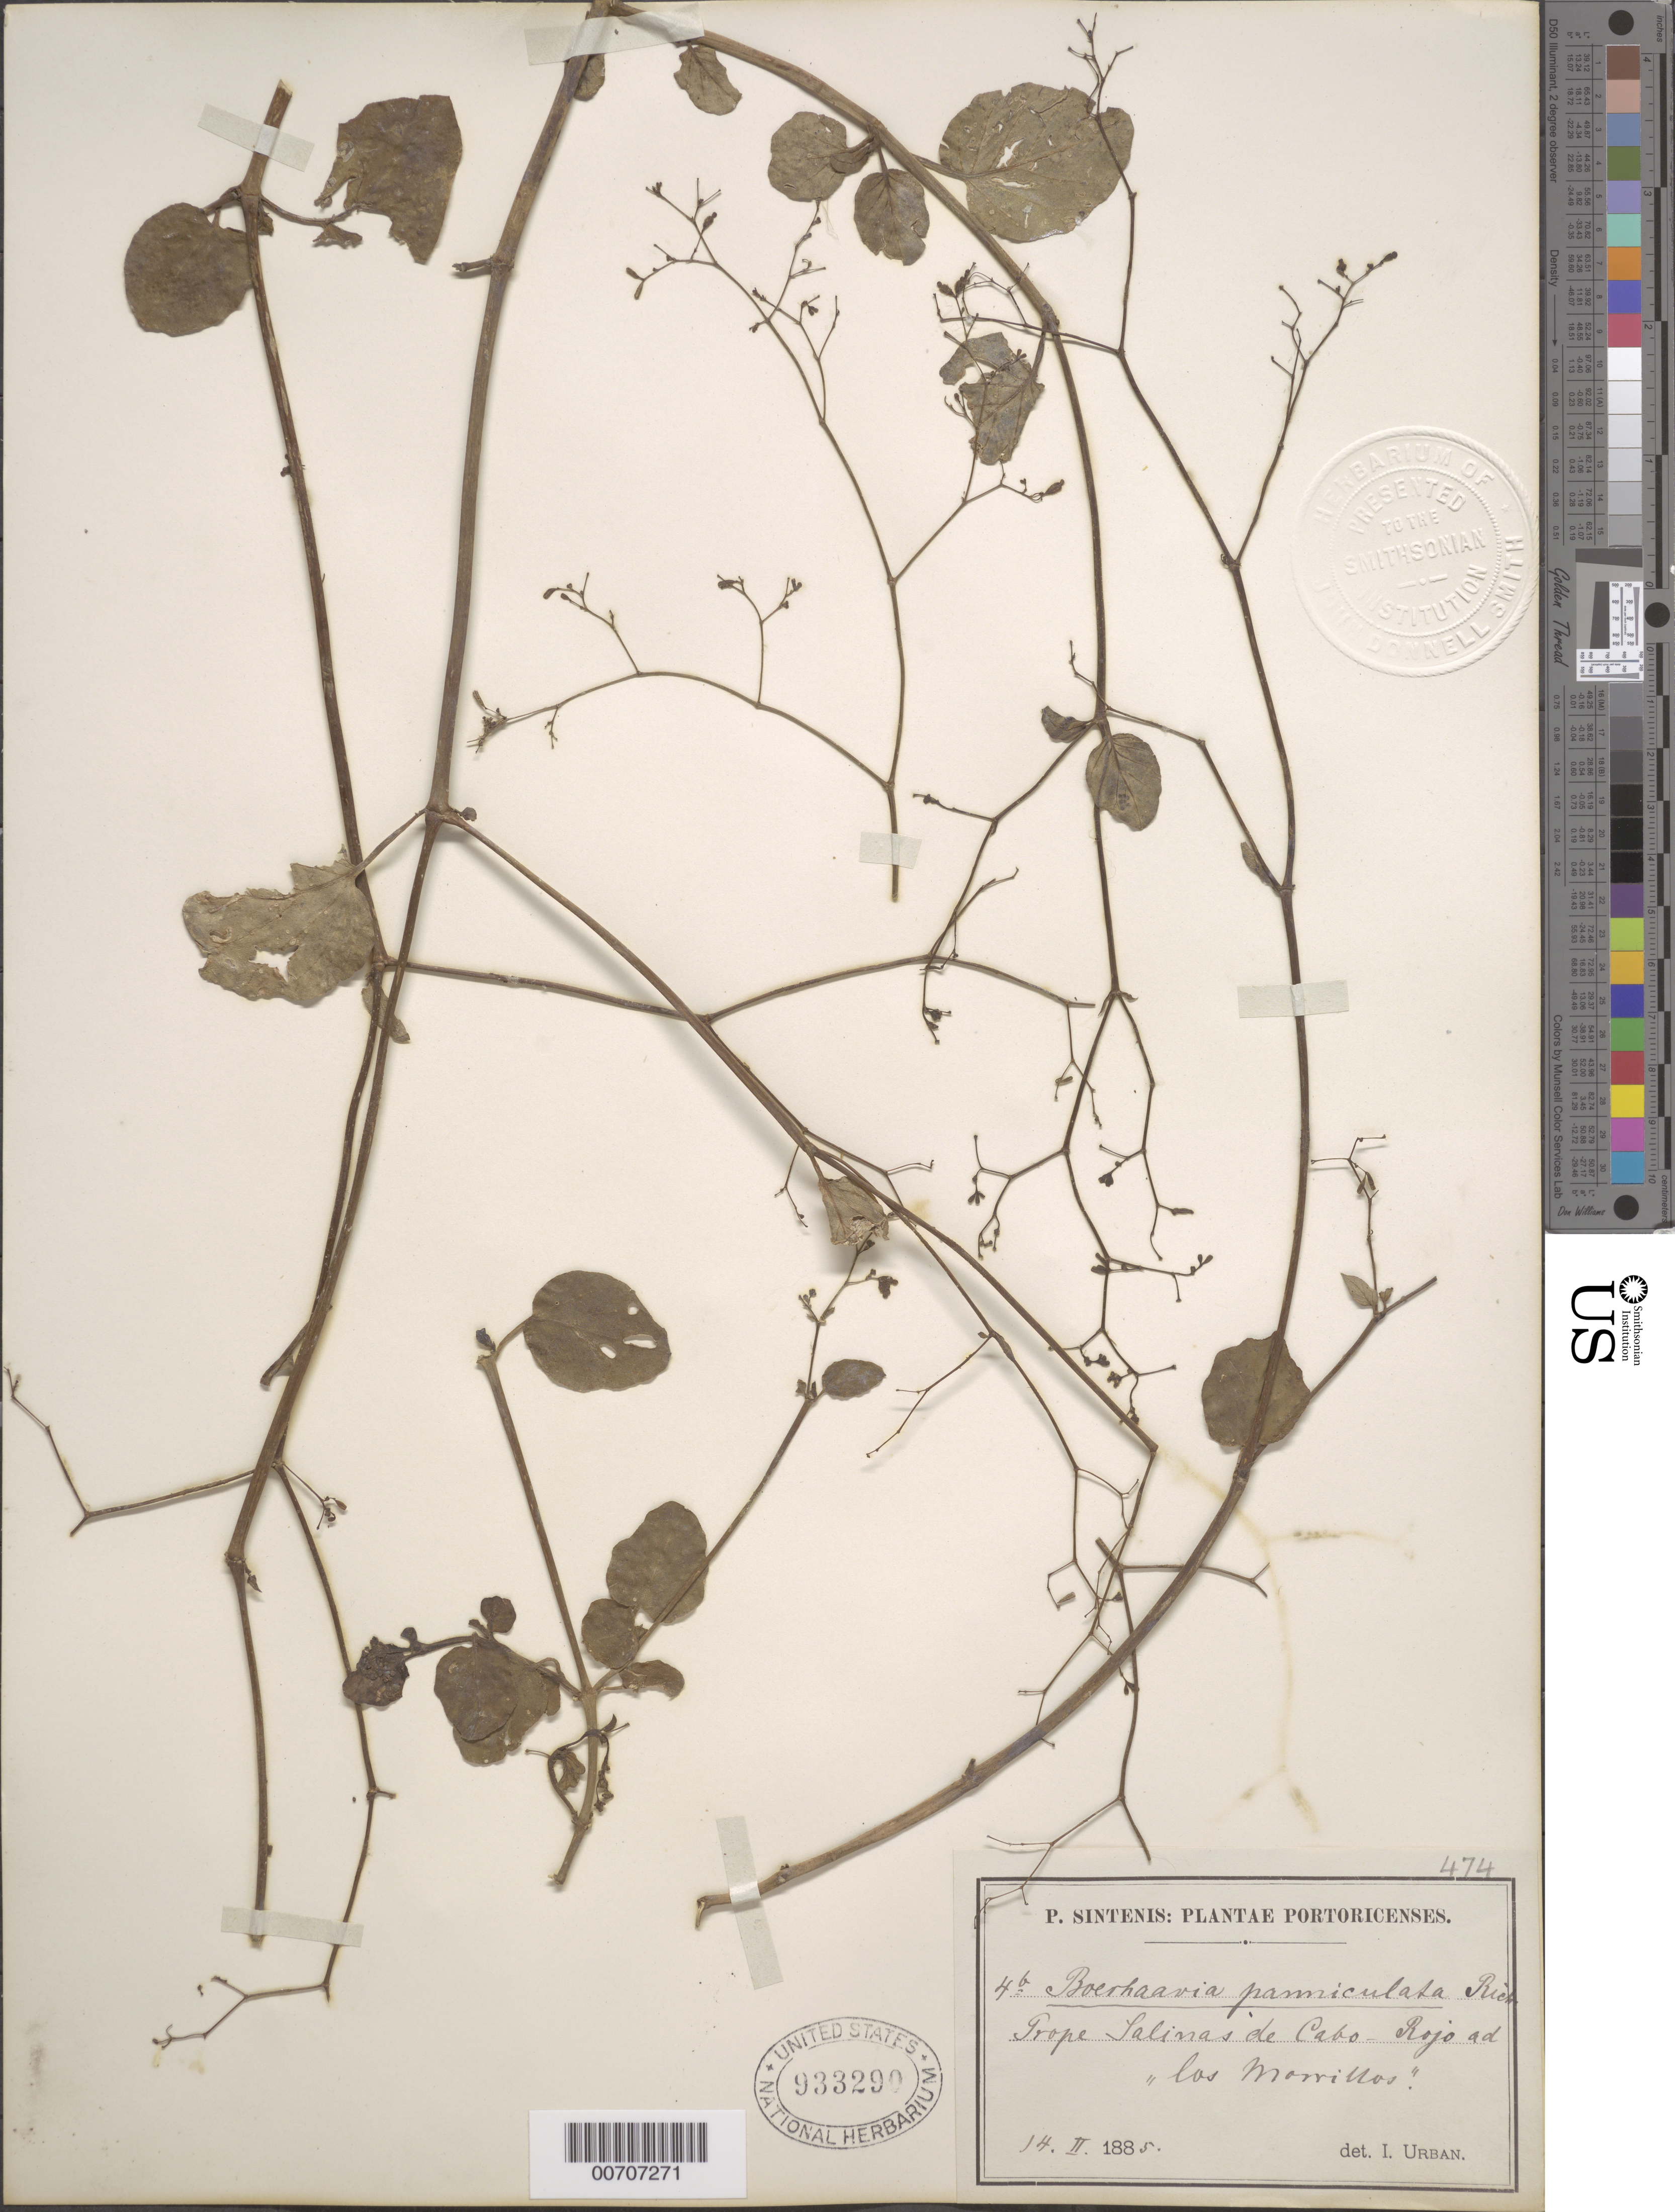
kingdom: Plantae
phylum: Tracheophyta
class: Magnoliopsida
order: Caryophyllales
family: Nyctaginaceae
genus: Boerhavia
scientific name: Boerhavia paniculata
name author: Rich.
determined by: Urban, Ignatz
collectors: P. Sintenis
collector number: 4 b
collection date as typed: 14 Feb 1885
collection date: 1885-02-14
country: Puerto Rico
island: Greater Antilles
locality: Prope Salinas de Cabo-Rojo ad "Los Morrilos"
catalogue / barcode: US 933290